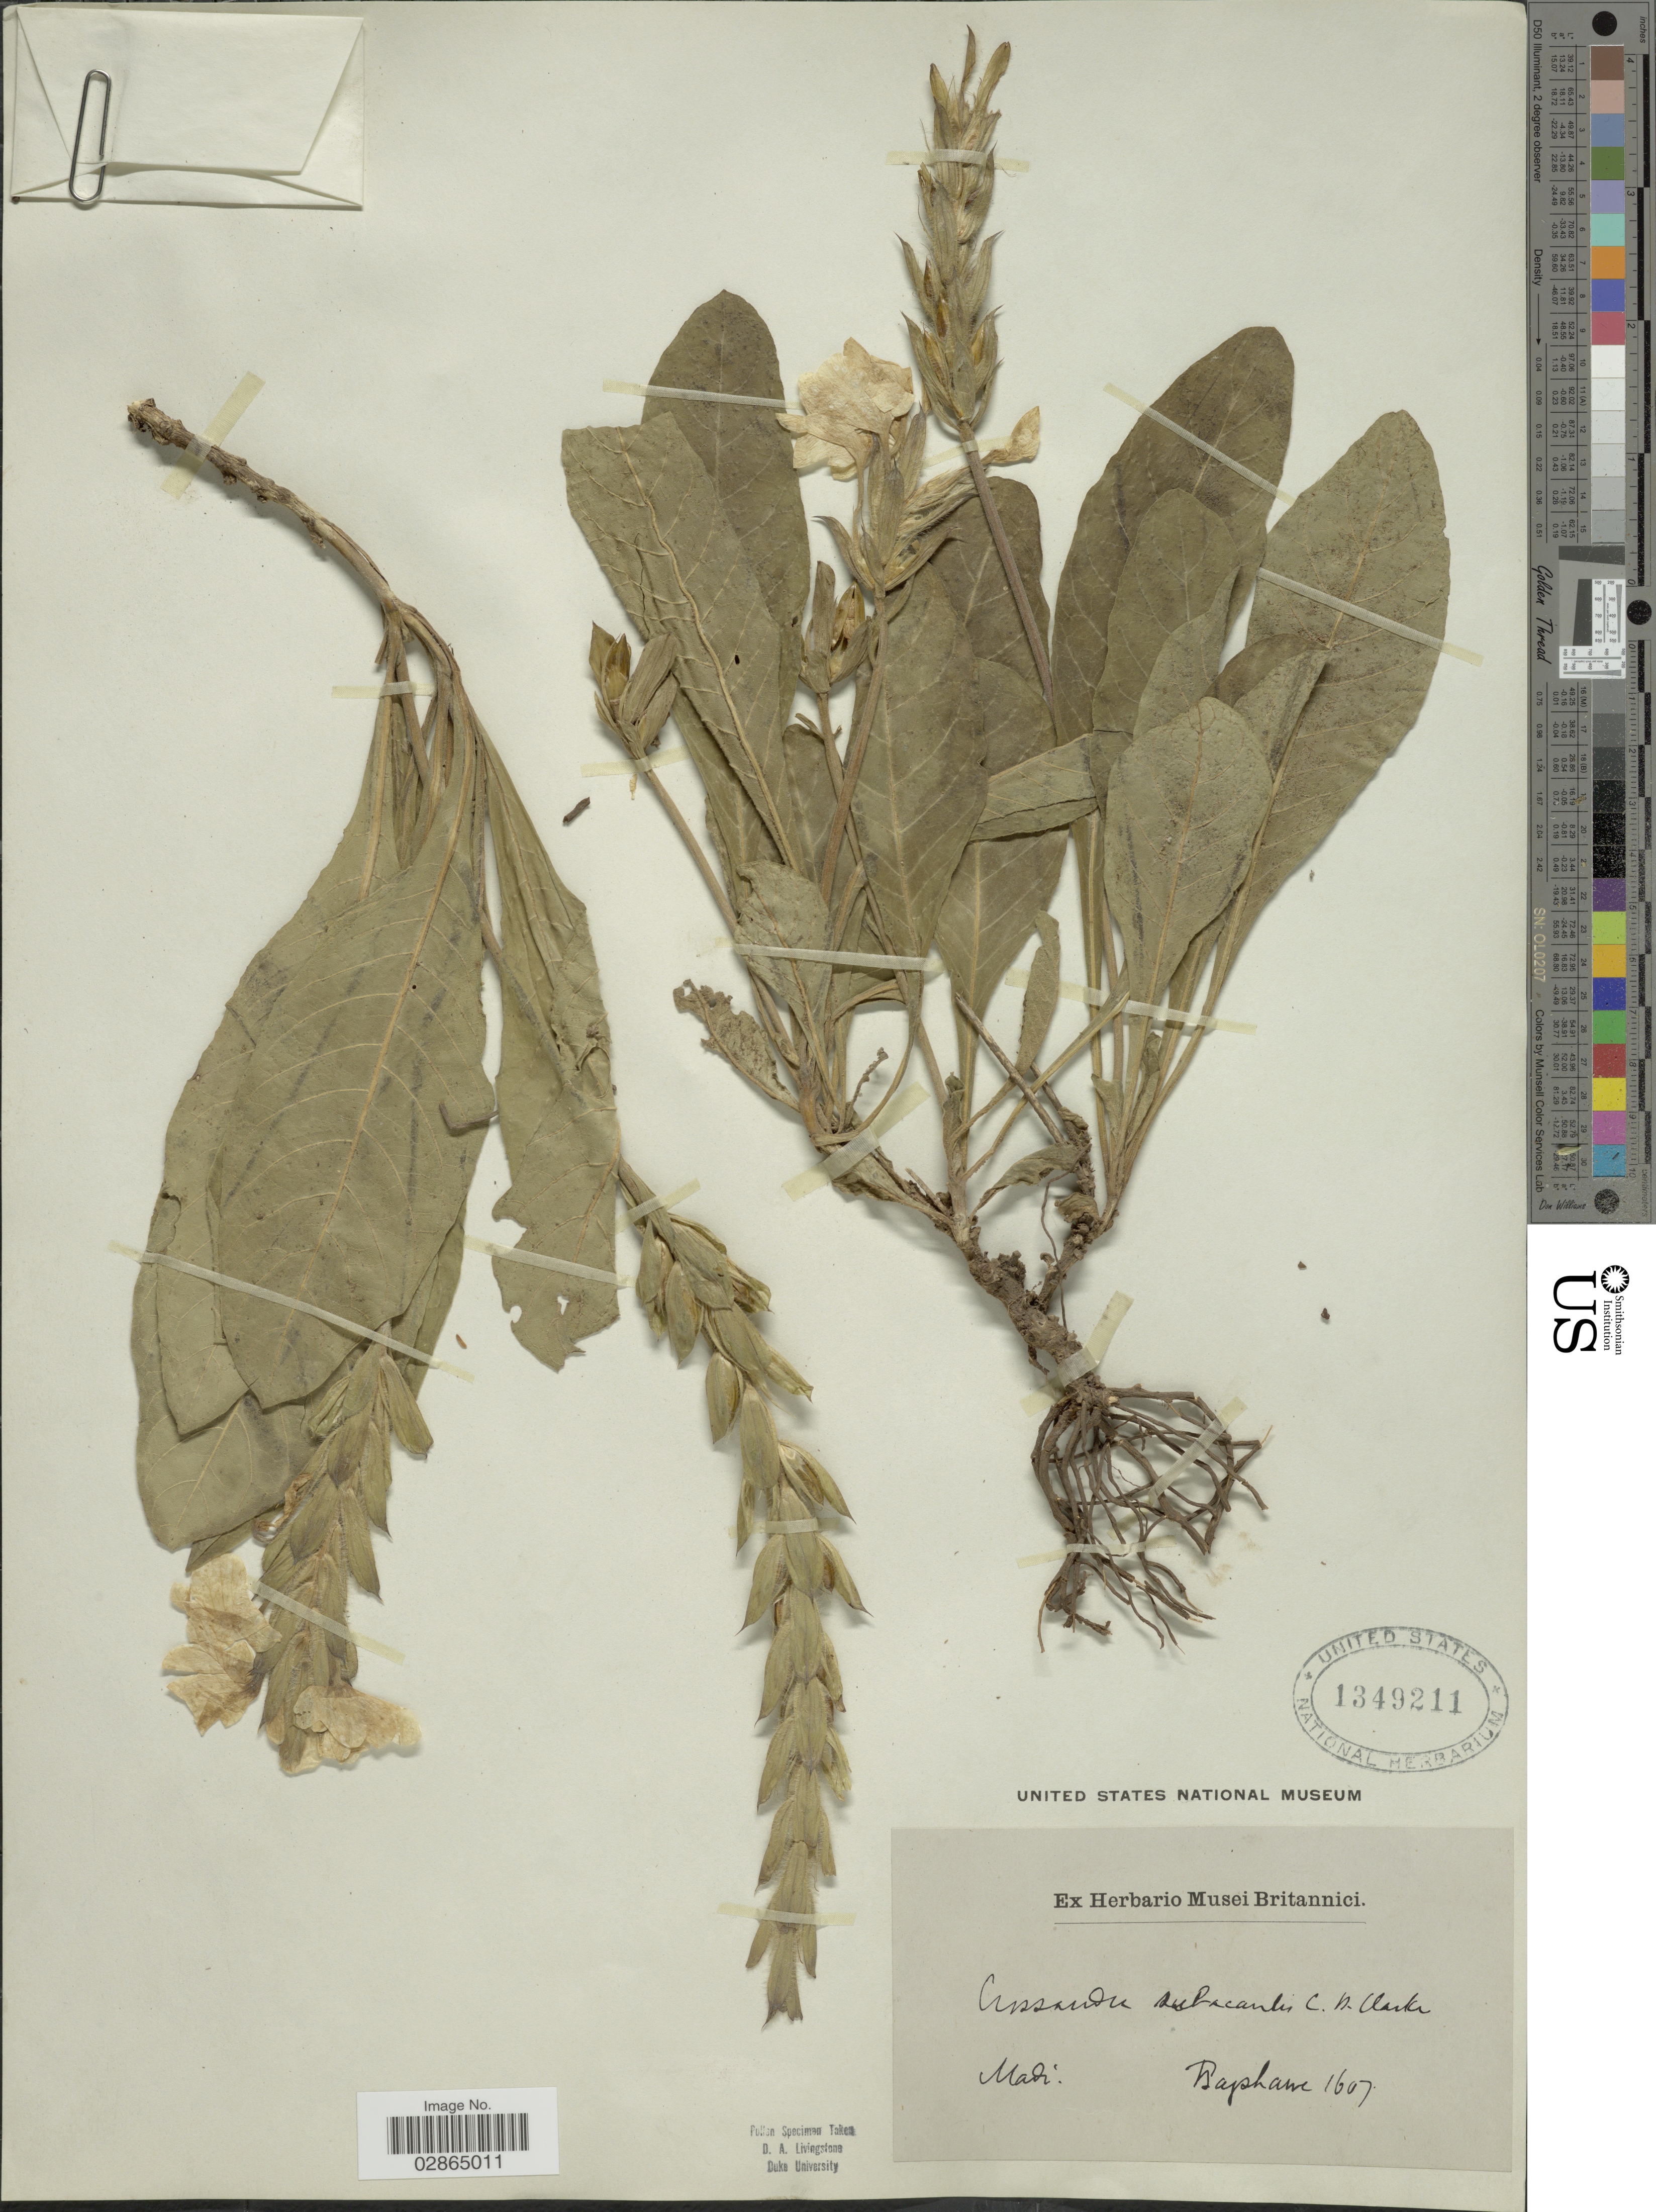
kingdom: Plantae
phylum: Tracheophyta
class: Magnoliopsida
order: Lamiales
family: Acanthaceae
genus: Crossandra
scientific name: Crossandra subacaulis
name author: C.B. Clarke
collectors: Bagshawe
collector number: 1607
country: Mali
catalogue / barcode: US 1349211